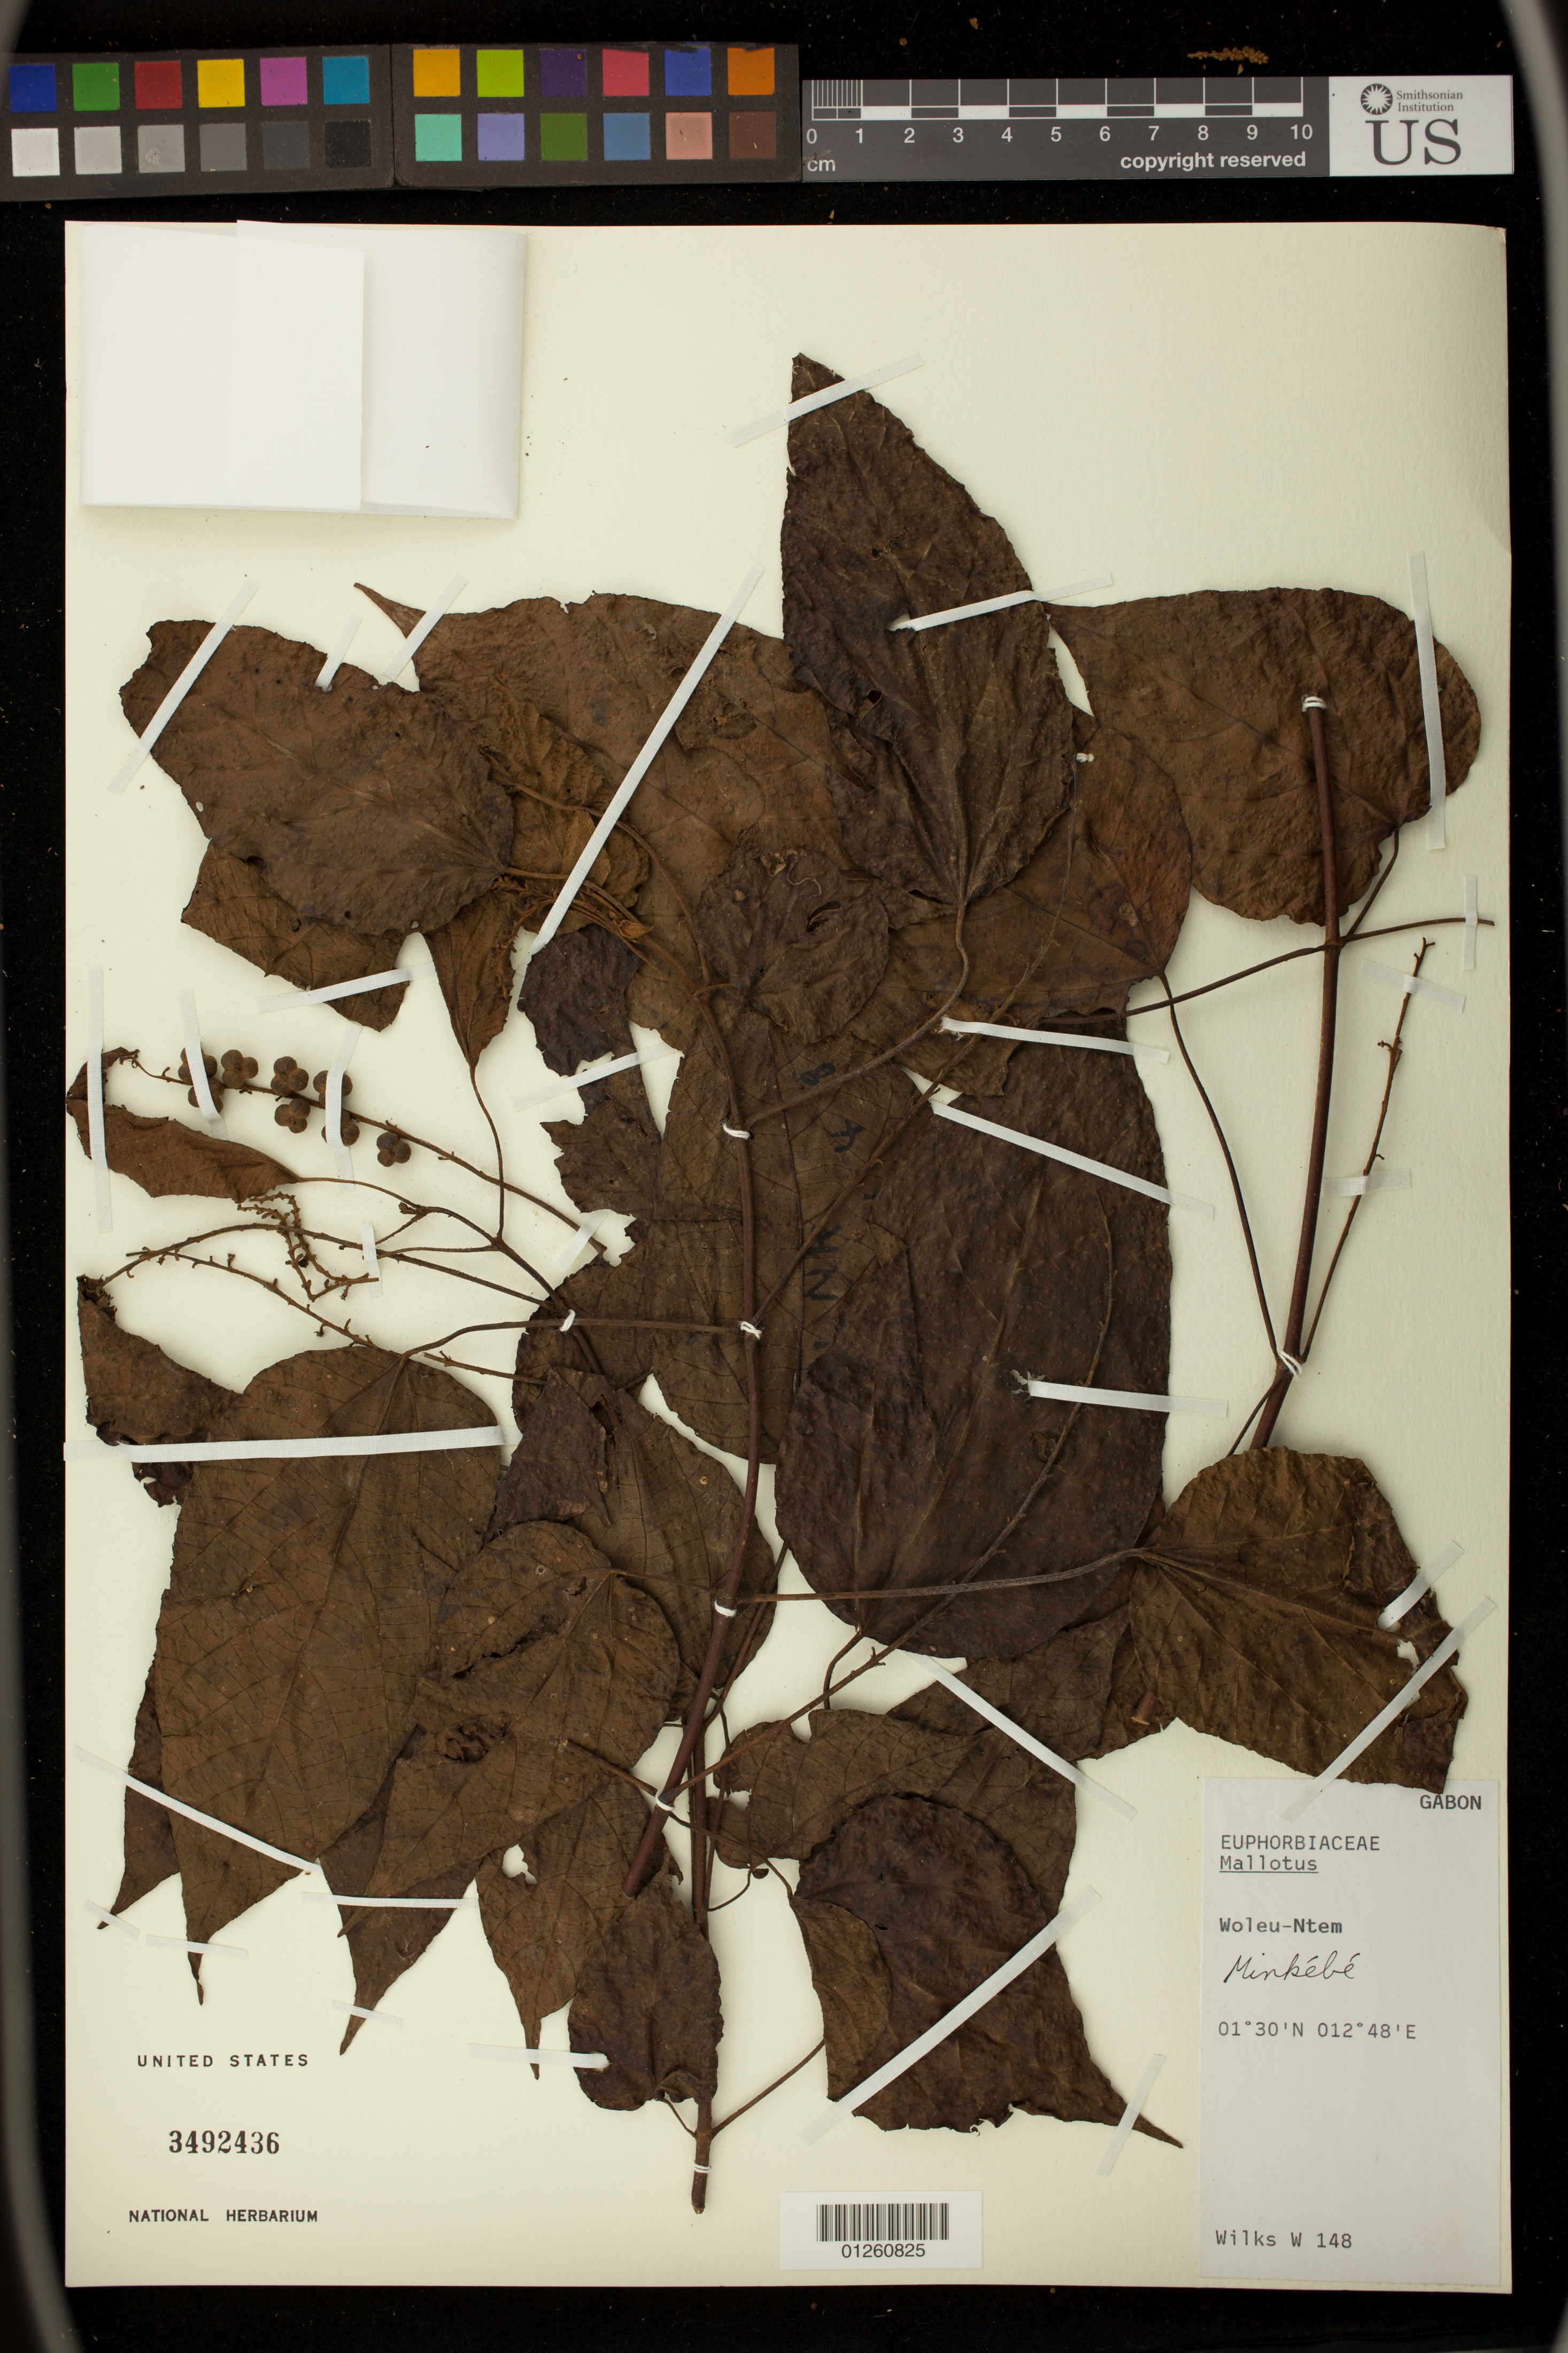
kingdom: Plantae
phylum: Tracheophyta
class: Magnoliopsida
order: Malpighiales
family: Euphorbiaceae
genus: Mallotus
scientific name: Mallotus sp.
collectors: W. Wilks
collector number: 148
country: Gabon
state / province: Woleu-Ntem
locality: Minkebe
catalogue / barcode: US 3492436